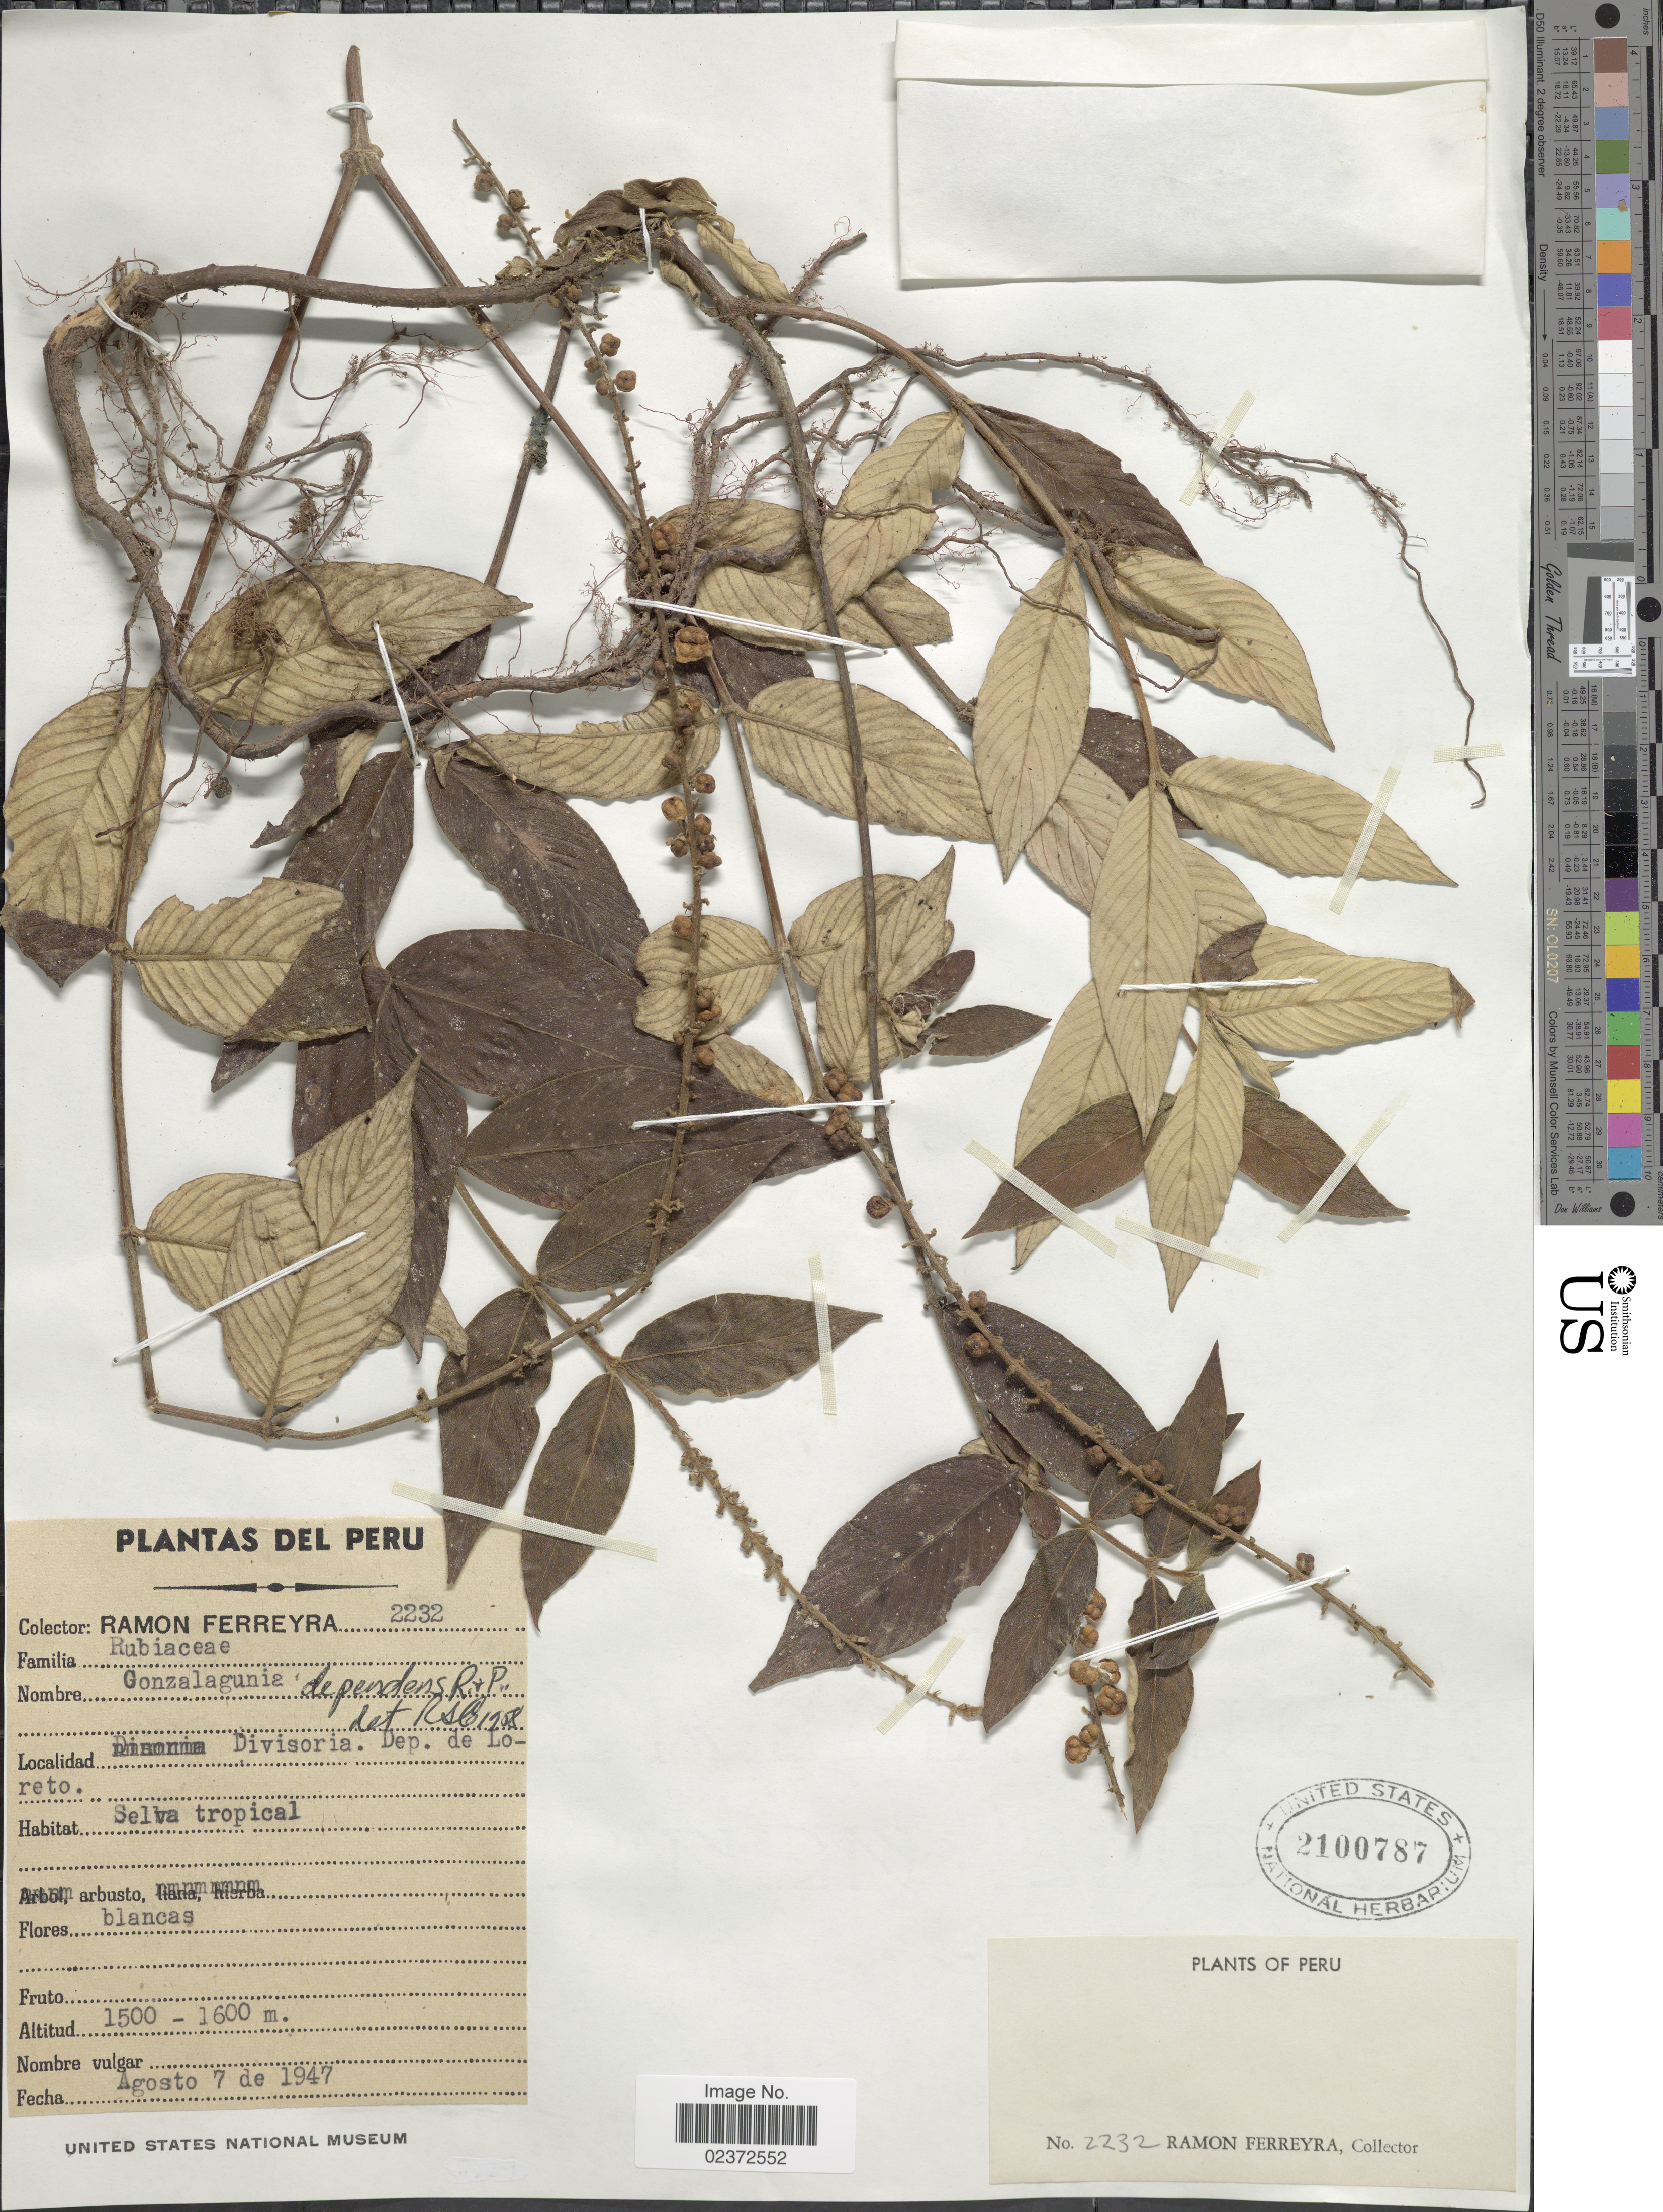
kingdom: Plantae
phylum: Tracheophyta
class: Magnoliopsida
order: Gentianales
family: Rubiaceae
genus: Gonzalagunia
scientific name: Gonzalagunia dependens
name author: Ruiz & Pav.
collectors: R. A. Ferreyra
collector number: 2232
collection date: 1947-08-07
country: Peru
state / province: Loreto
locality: Divisoria Dep de Loreto, Selva tropical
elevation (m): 1500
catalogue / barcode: US 2100787